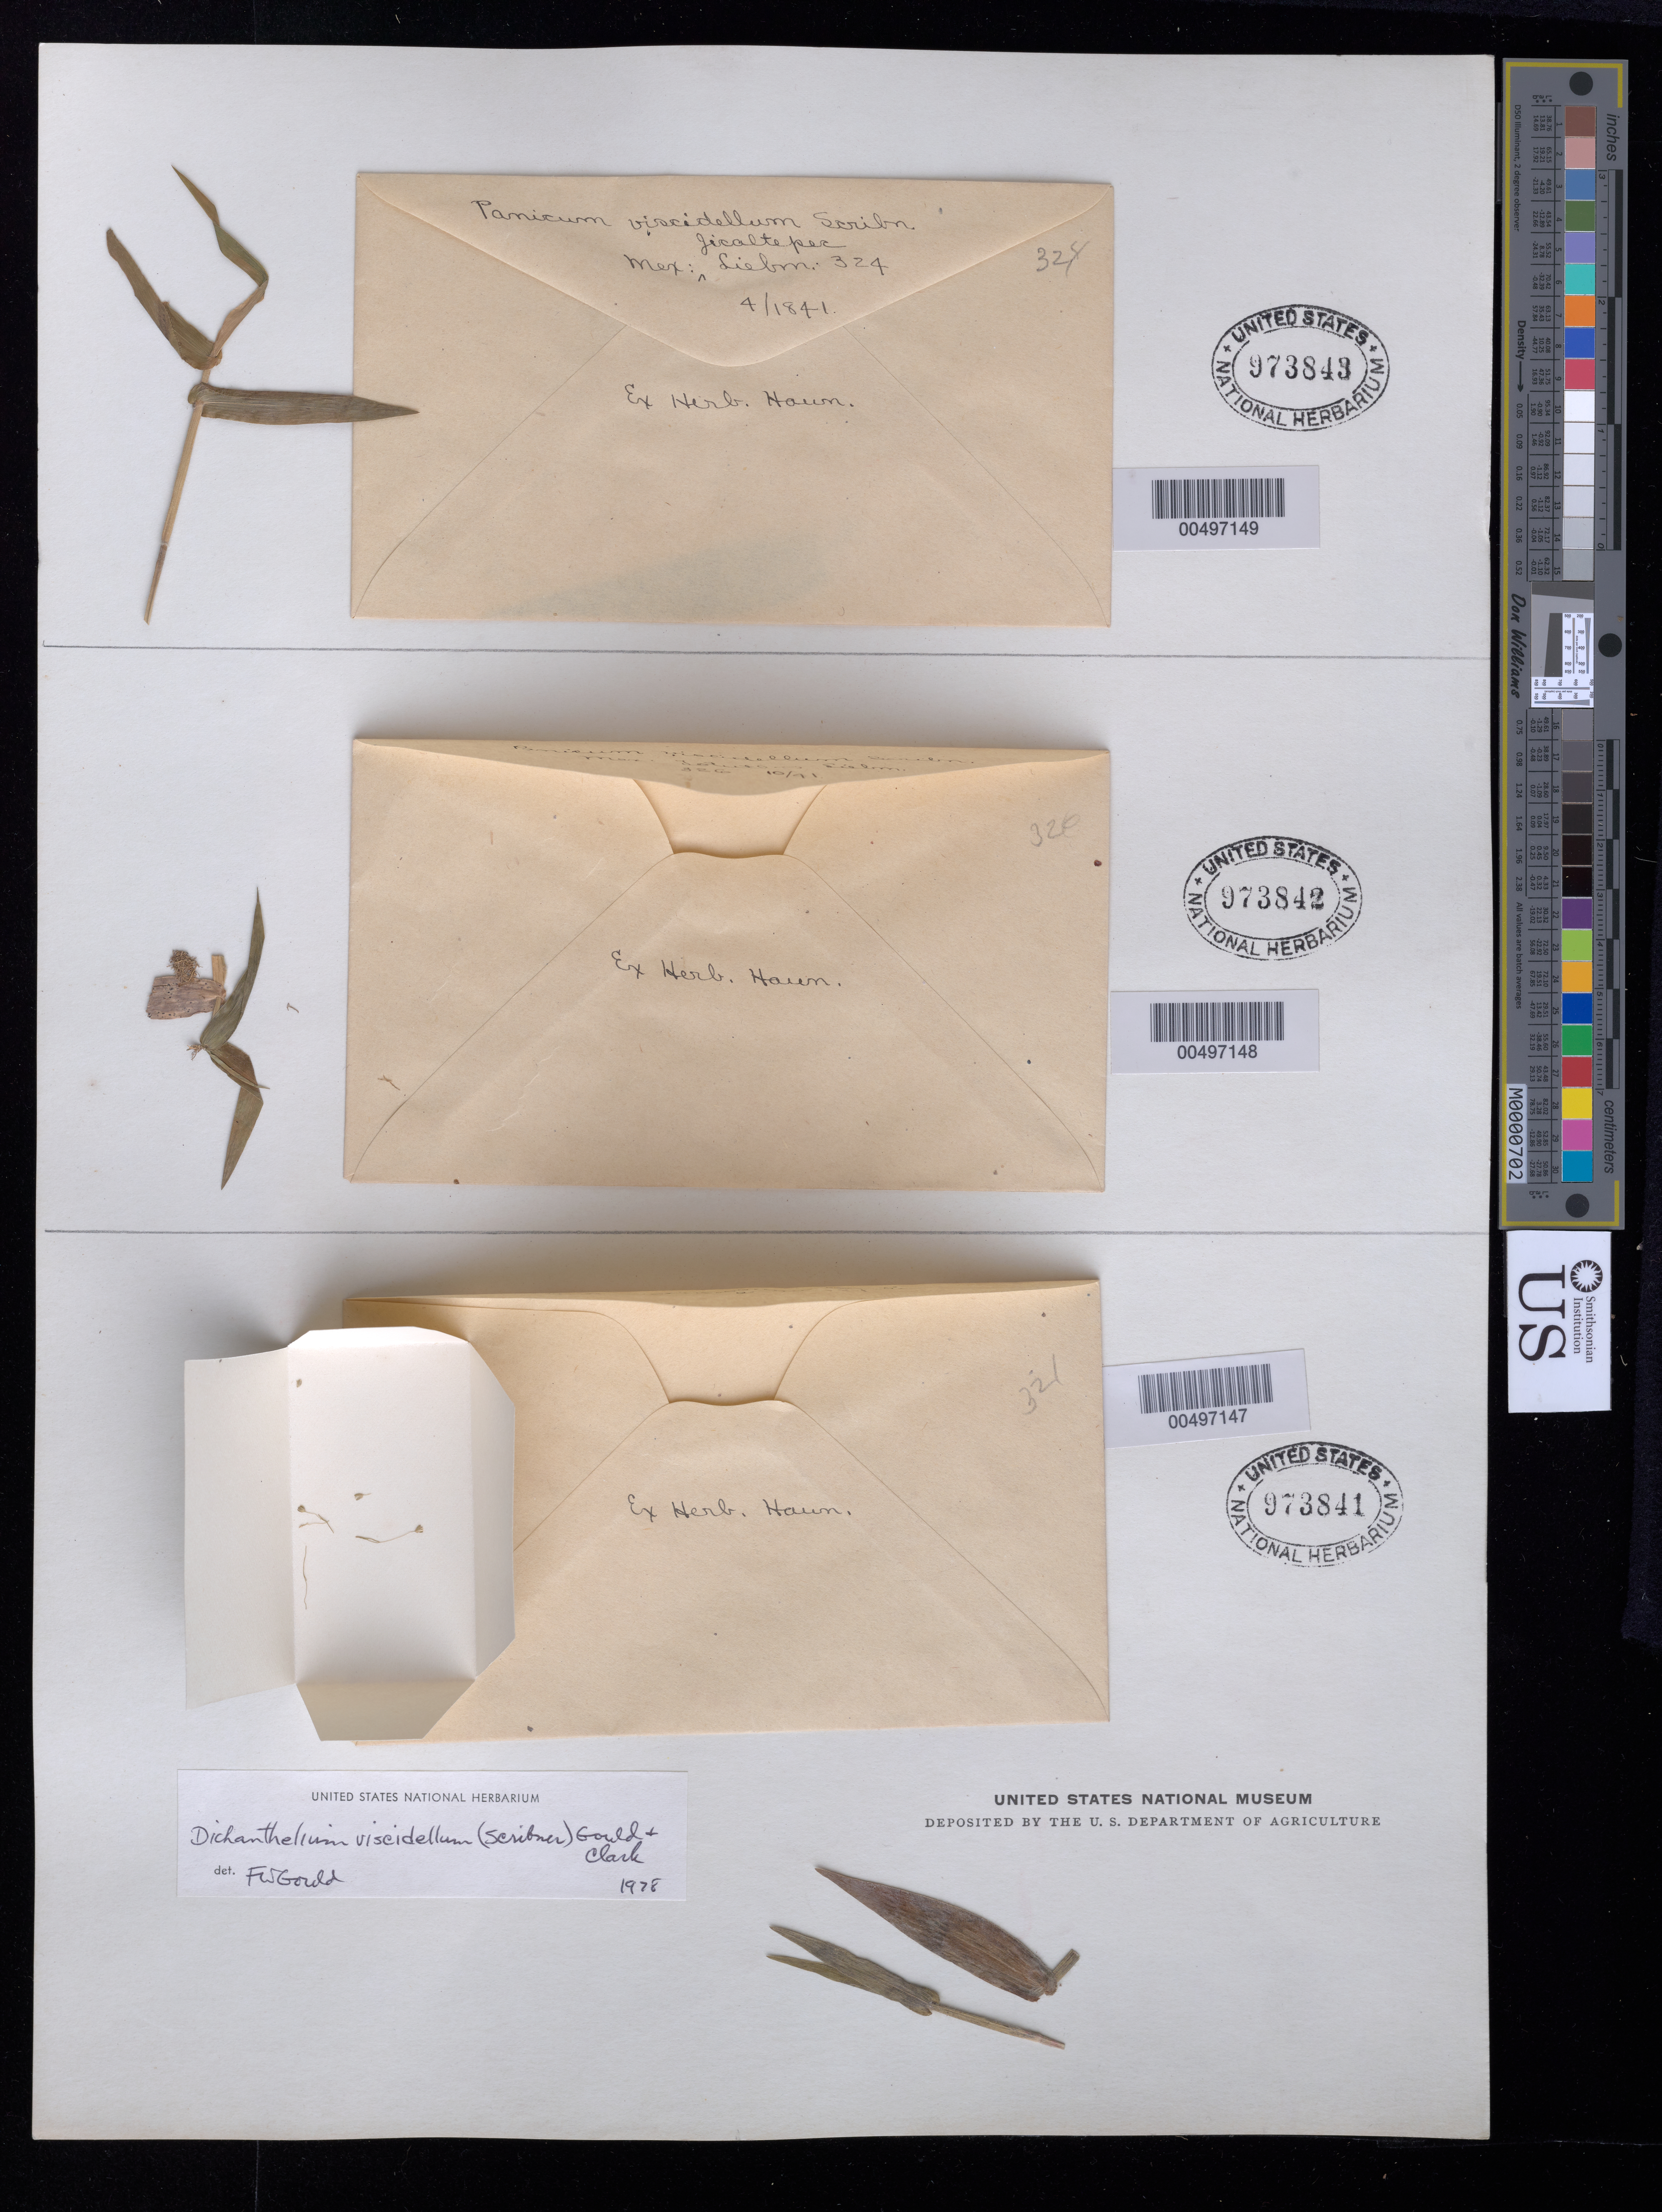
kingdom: Plantae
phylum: Tracheophyta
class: Liliopsida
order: Poales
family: Poaceae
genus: Dichanthelium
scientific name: Dichanthelium viscidellum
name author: (Scribn.) Gould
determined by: Gould, F. W.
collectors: F. M. Liebmann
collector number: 321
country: Mexico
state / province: Jalisco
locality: San Ramon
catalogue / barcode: US 973841